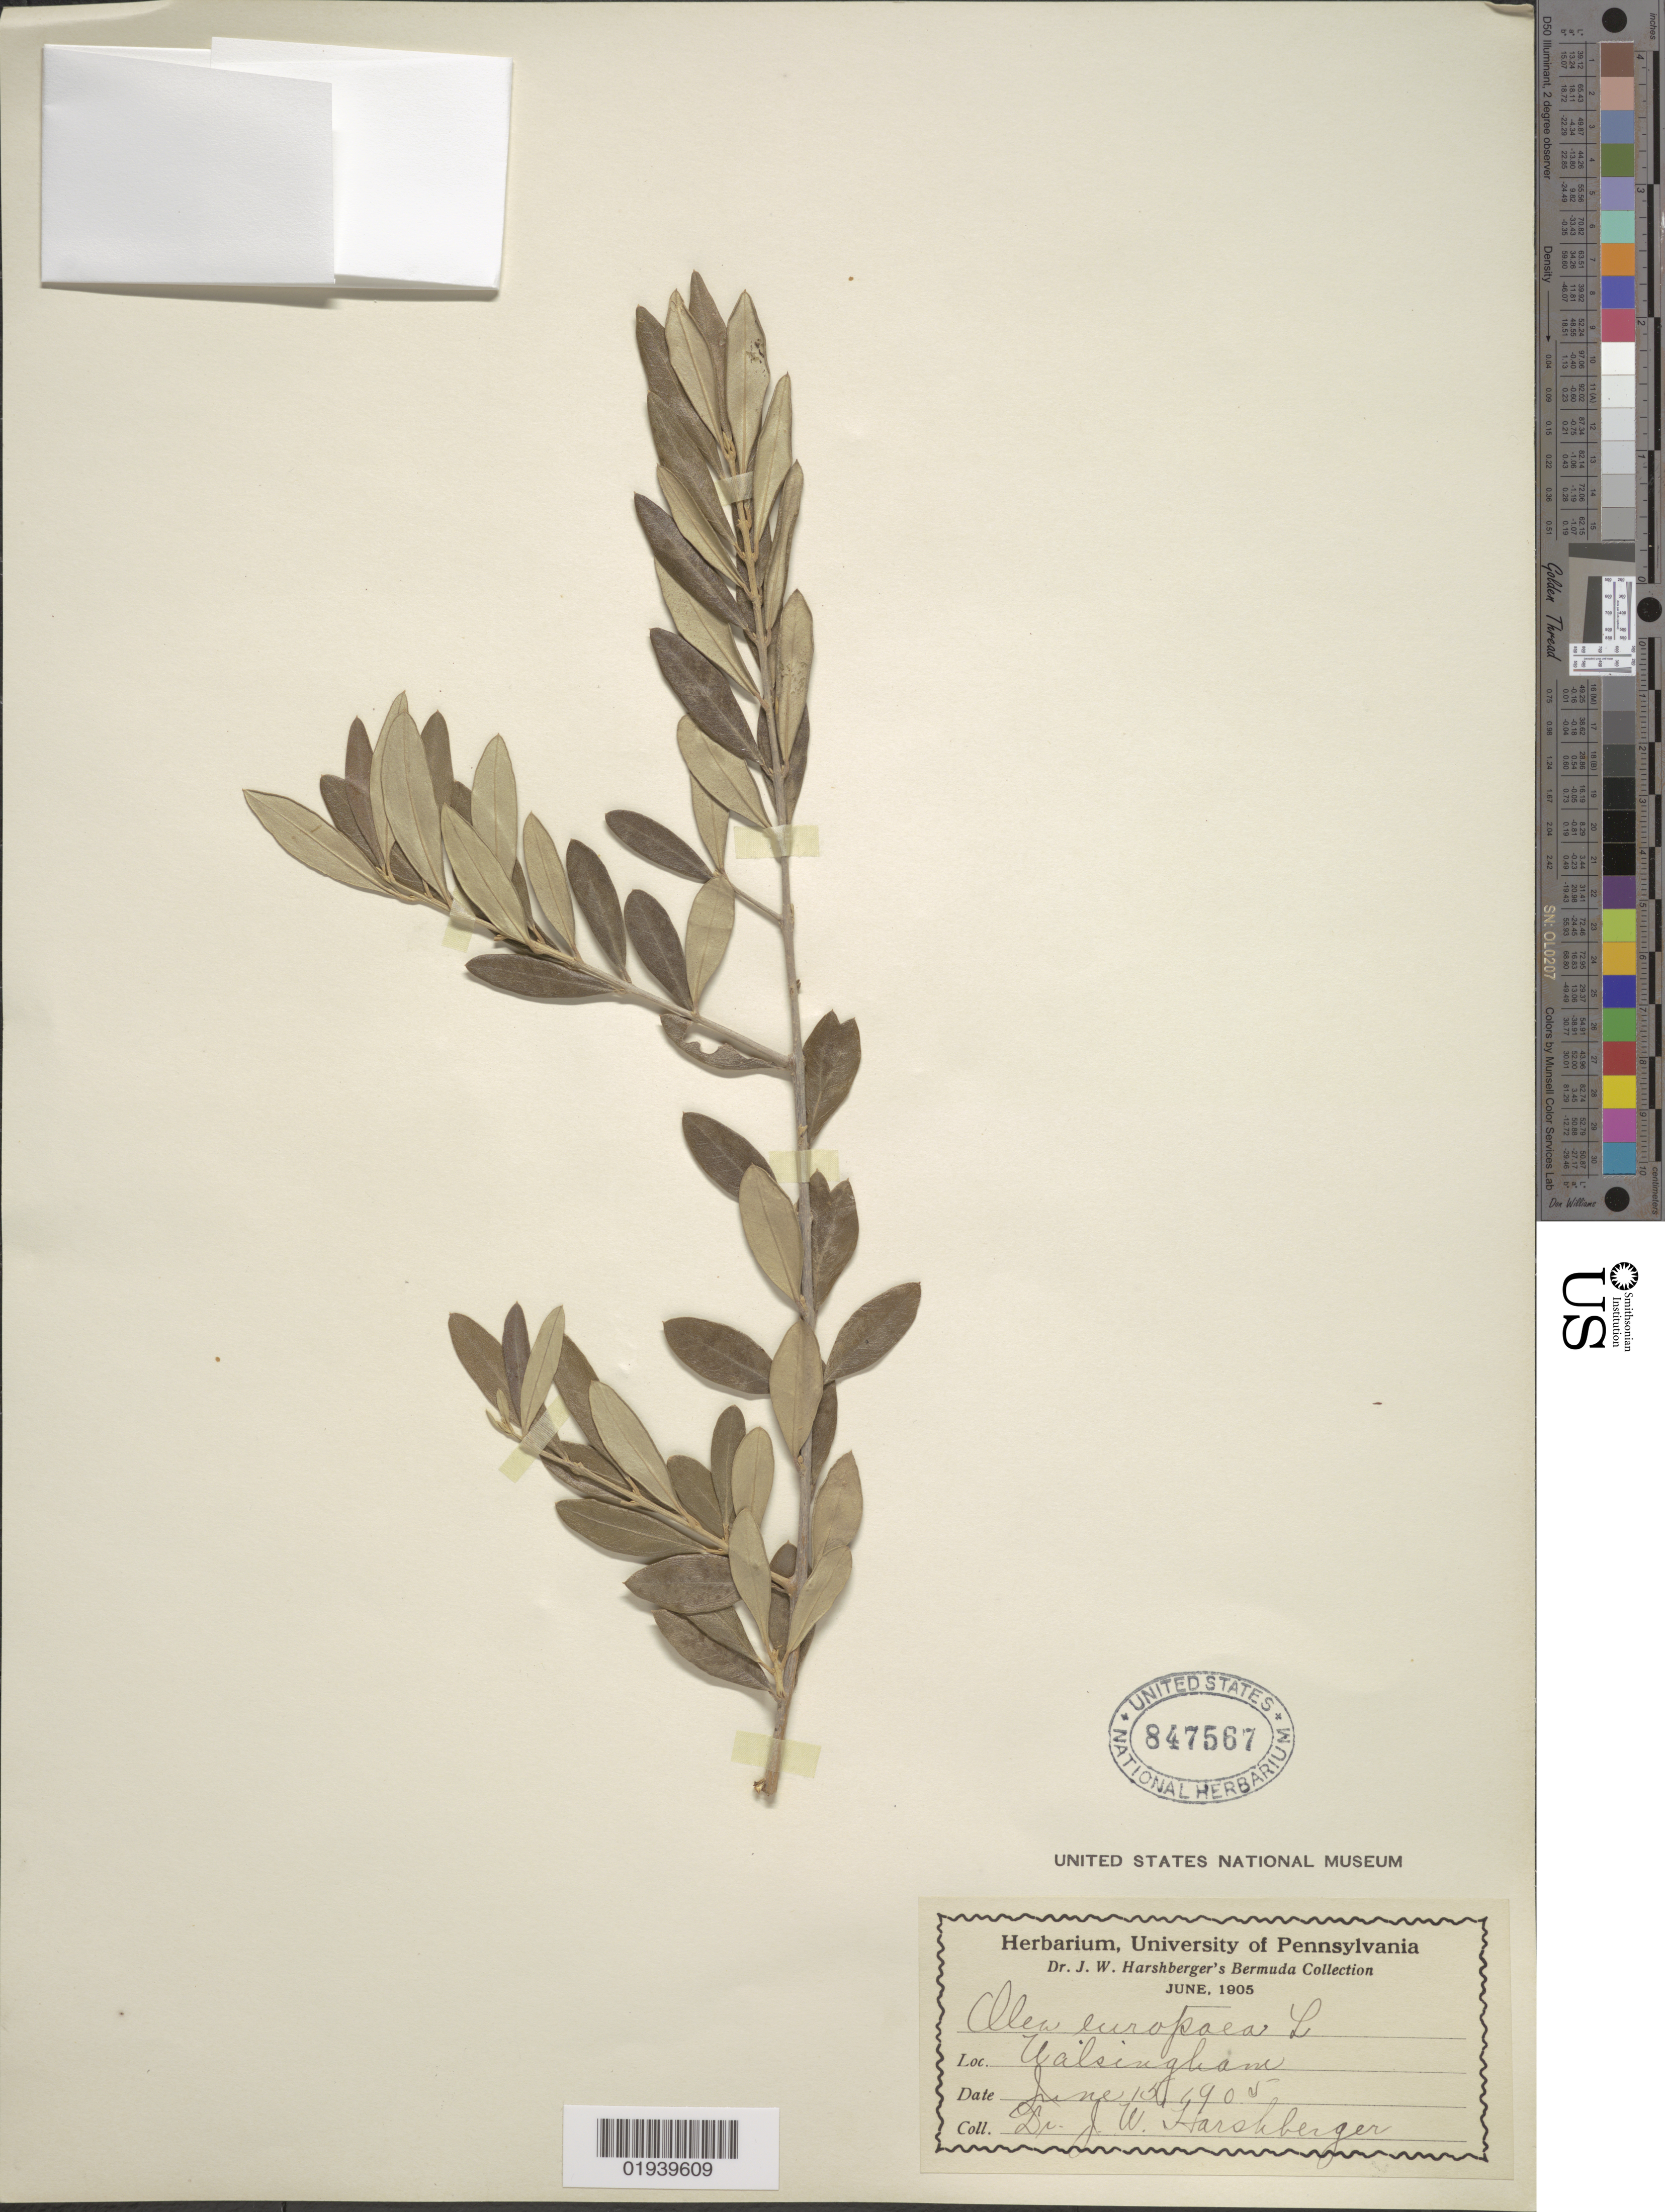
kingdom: Plantae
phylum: Tracheophyta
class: Magnoliopsida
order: Lamiales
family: Oleaceae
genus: Olea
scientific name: Olea europaea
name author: L.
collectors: J. W. Harshberger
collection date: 1905-06-15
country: Bermuda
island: Bermuda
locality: Walsingham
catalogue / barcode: US 847567